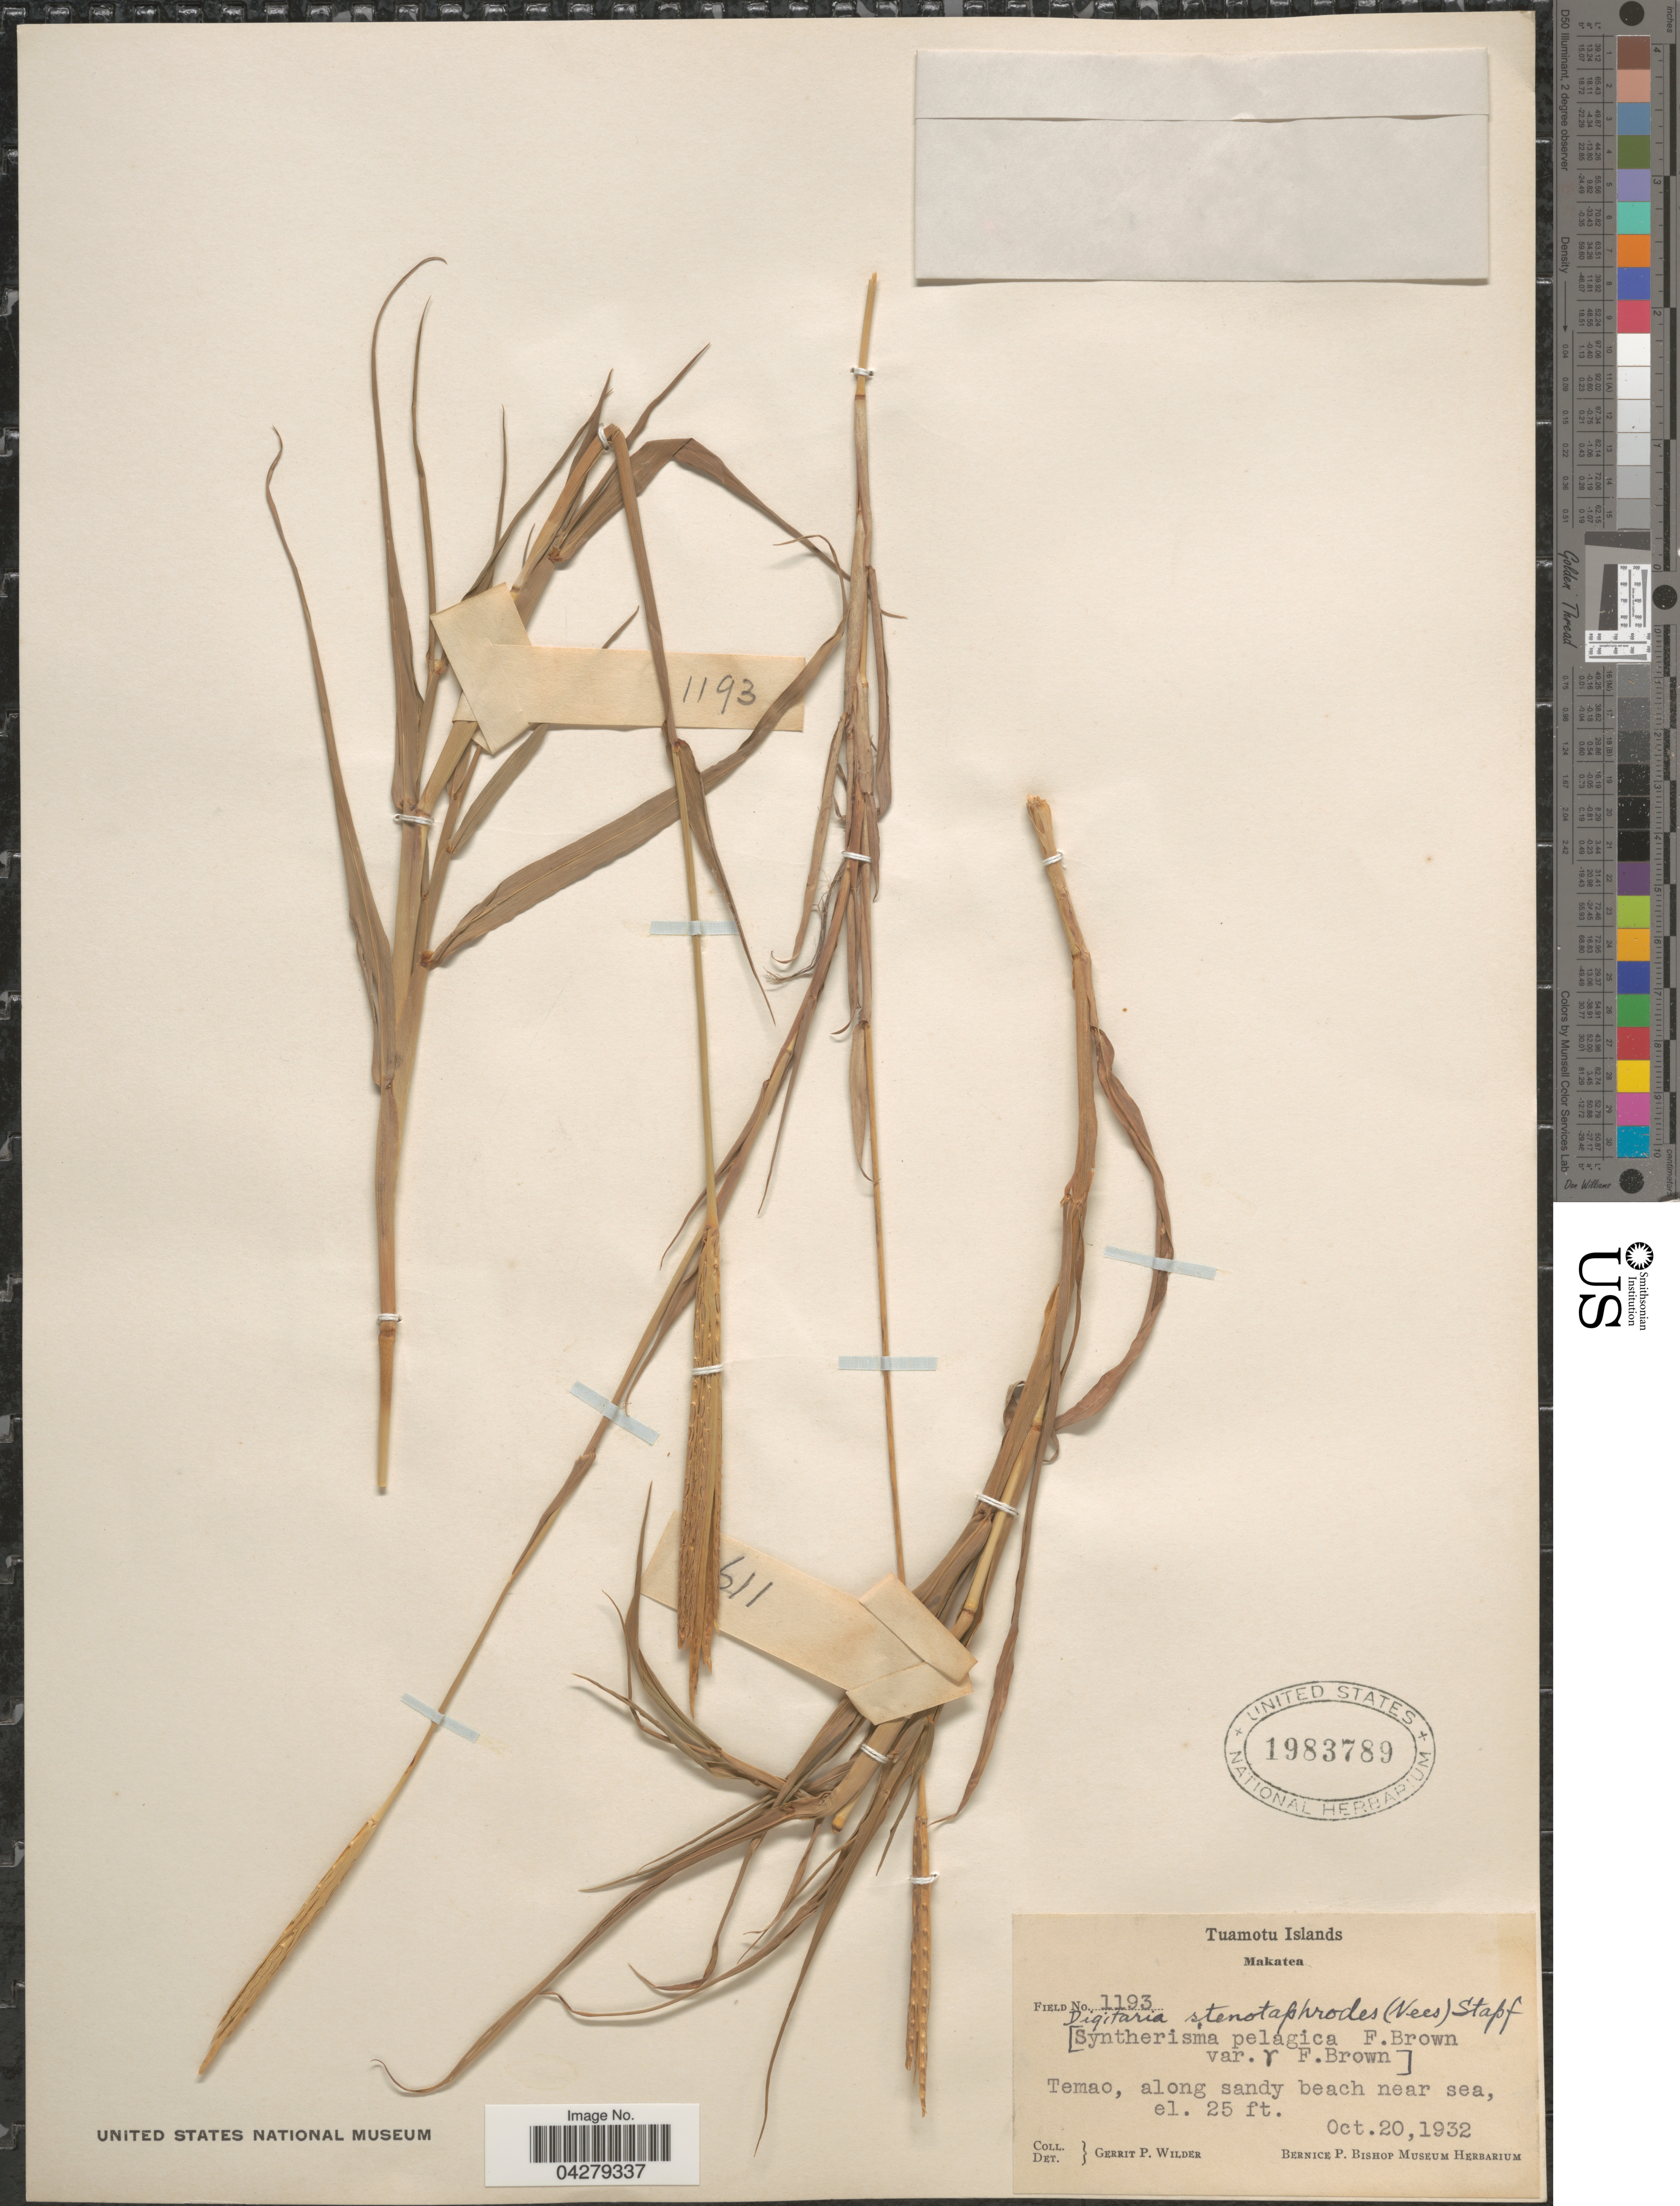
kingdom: Plantae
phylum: Tracheophyta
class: Liliopsida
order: Poales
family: Poaceae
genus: Digitaria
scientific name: Digitaria stenotaphrodes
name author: (Steud.) Stapf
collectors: G. Wilder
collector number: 1193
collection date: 1932-10-20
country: French Polynesia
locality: Tuamotu Islands. Makatea. Temao, along sandy beach near sea.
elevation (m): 8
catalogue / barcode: US 1983789